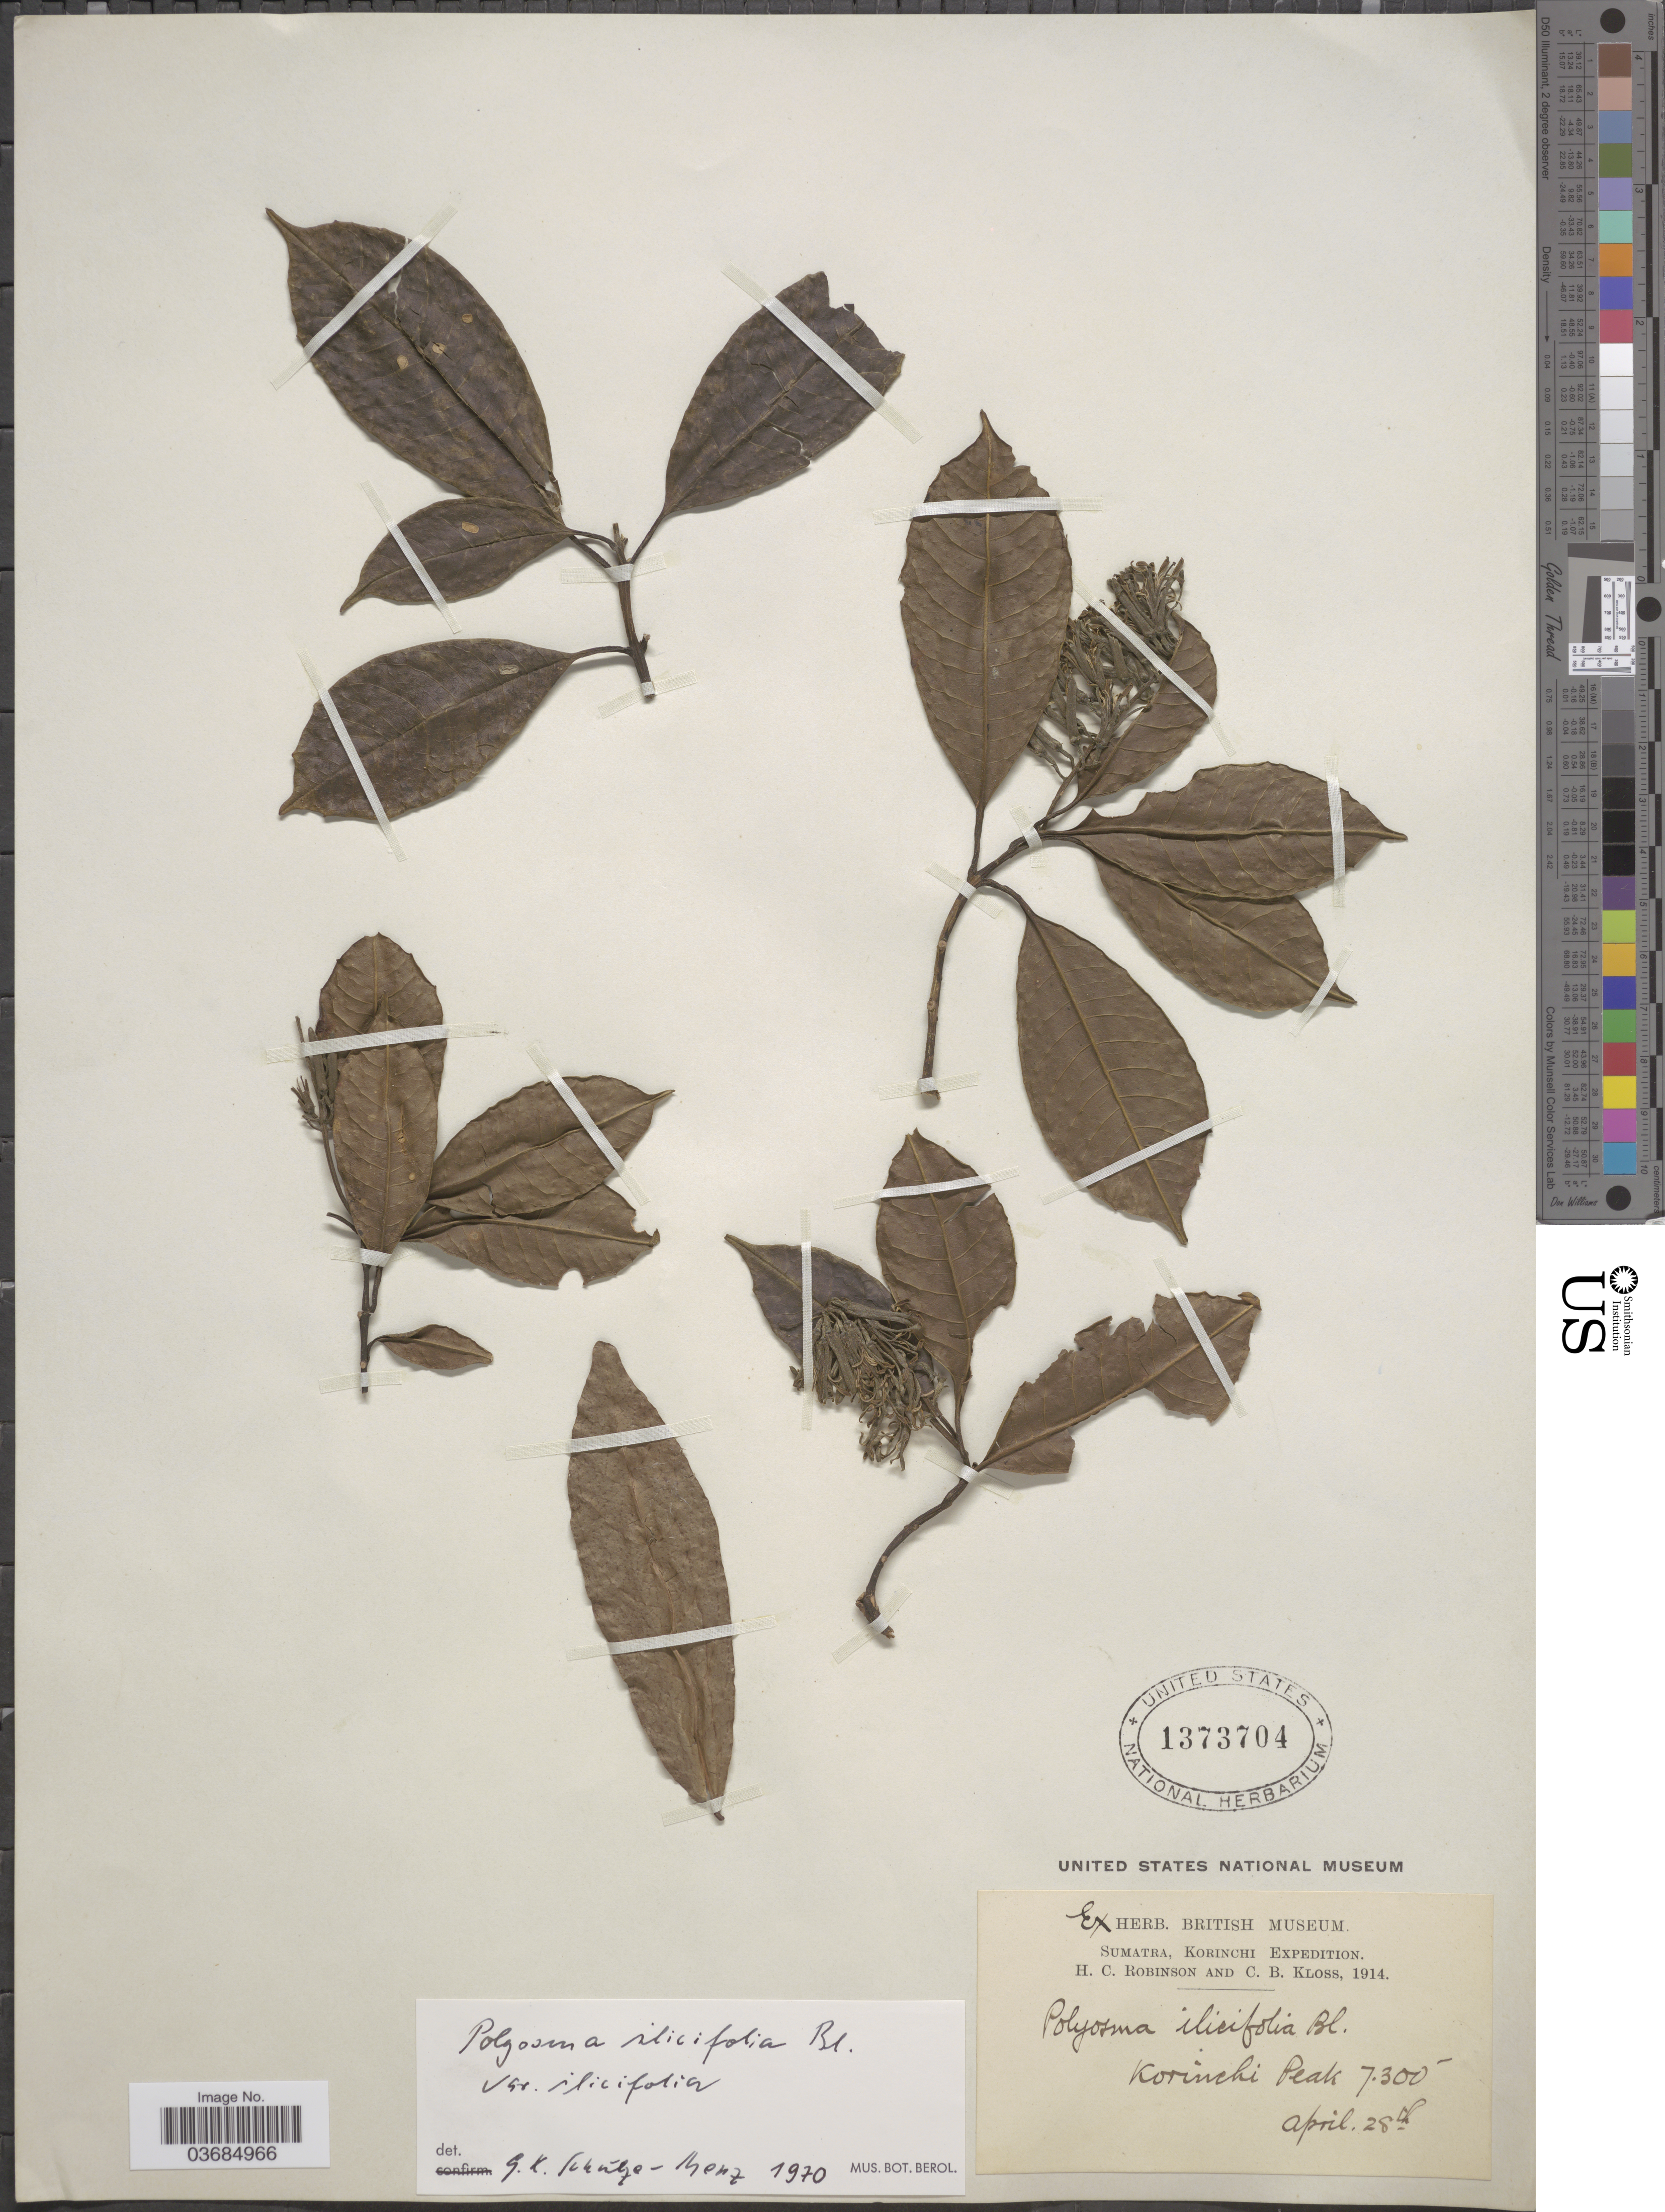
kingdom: Plantae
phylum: Tracheophyta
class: Magnoliopsida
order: Escalloniales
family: Escalloniaceae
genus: Polyosma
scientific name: Polyosma ilicifolia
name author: Blume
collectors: H. C. Robinson & C. Kloss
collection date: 1914-04-28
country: Indonesia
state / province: Sumatra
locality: Sumatra, Korinchi Expedition. Korinchi Peak.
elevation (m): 2225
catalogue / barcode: US 1373704